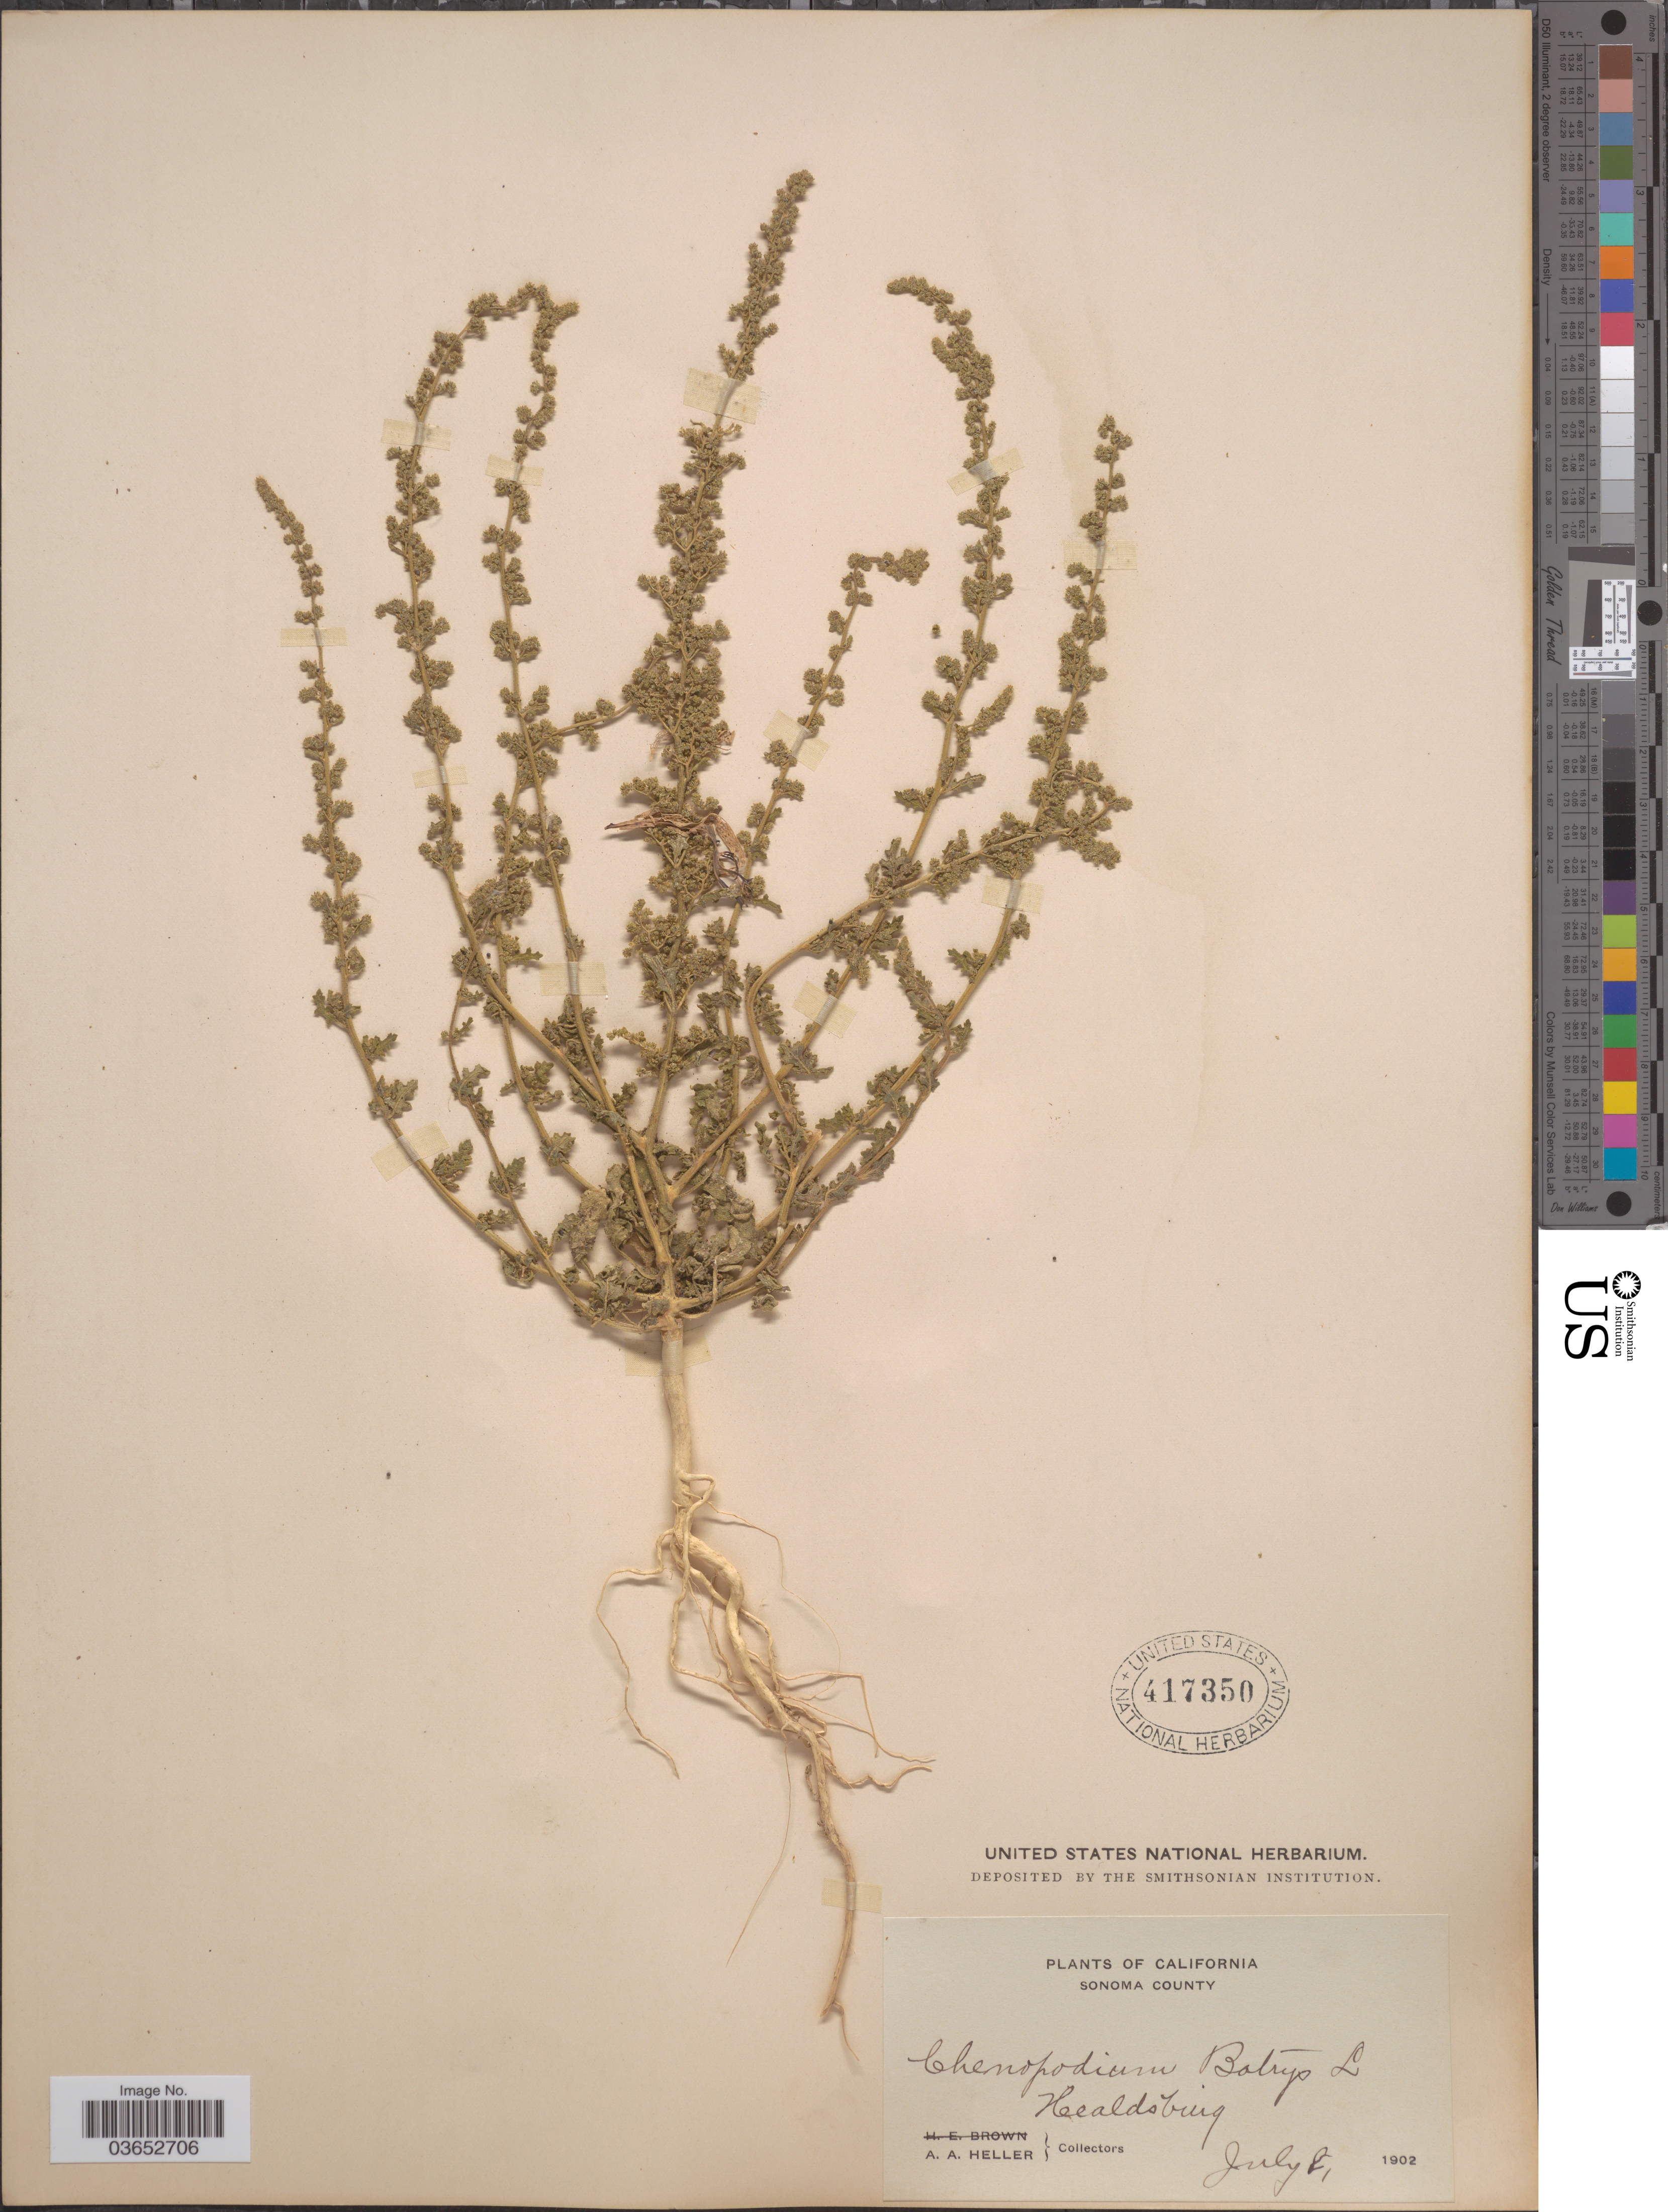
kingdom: Plantae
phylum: Tracheophyta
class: Magnoliopsida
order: Caryophyllales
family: Amaranthaceae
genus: Chenopodium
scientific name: Chenopodium botrys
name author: L.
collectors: A. A. Heller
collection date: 1902-07-08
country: United States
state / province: California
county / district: Sonoma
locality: Sonoma County. Healdsburg.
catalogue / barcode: US 417350